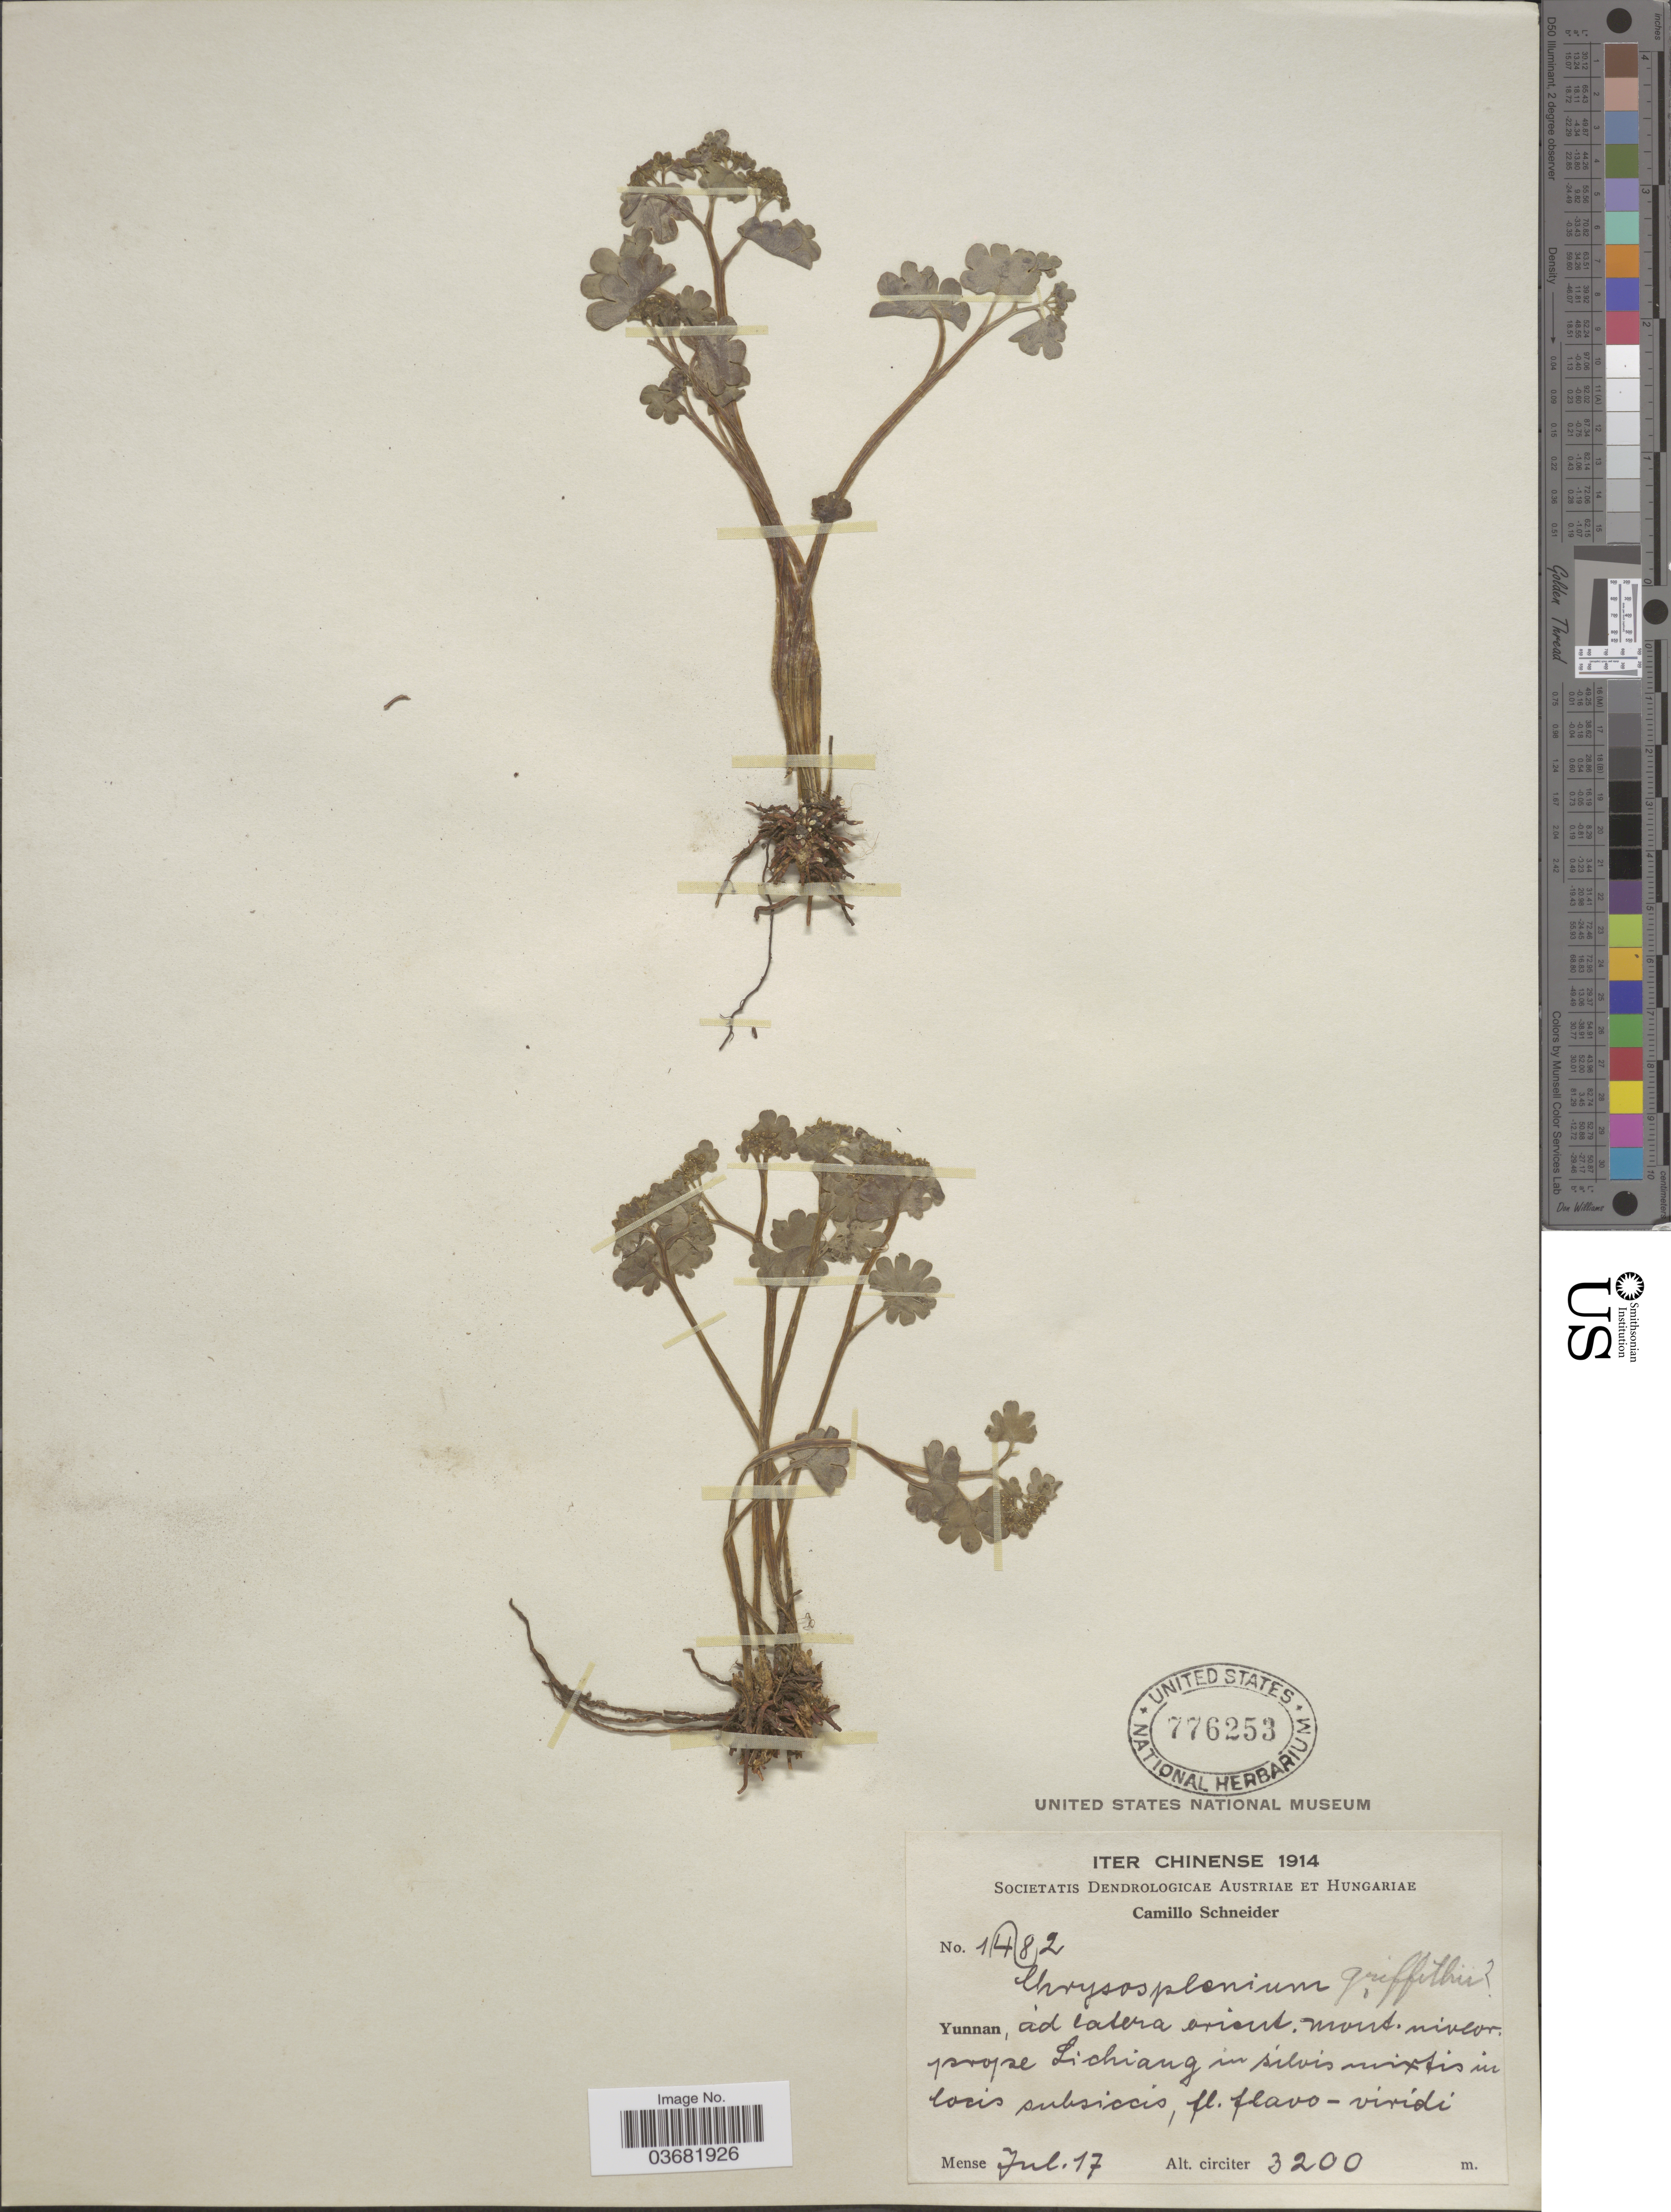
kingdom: Plantae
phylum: Tracheophyta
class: Magnoliopsida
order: Saxifragales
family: Saxifragaceae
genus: Chrysosplenium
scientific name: Chrysosplenium griffithii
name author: Hook. f. & Thomson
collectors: C. K. Schneider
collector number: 1842*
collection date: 1914-07-17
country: China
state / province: Yunnan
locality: Iter Chinense 1914. Ad latera orient. mont. niveor. prope Lichiang in silvis mixtis in locis subsiccis.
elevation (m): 3200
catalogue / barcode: US 776253